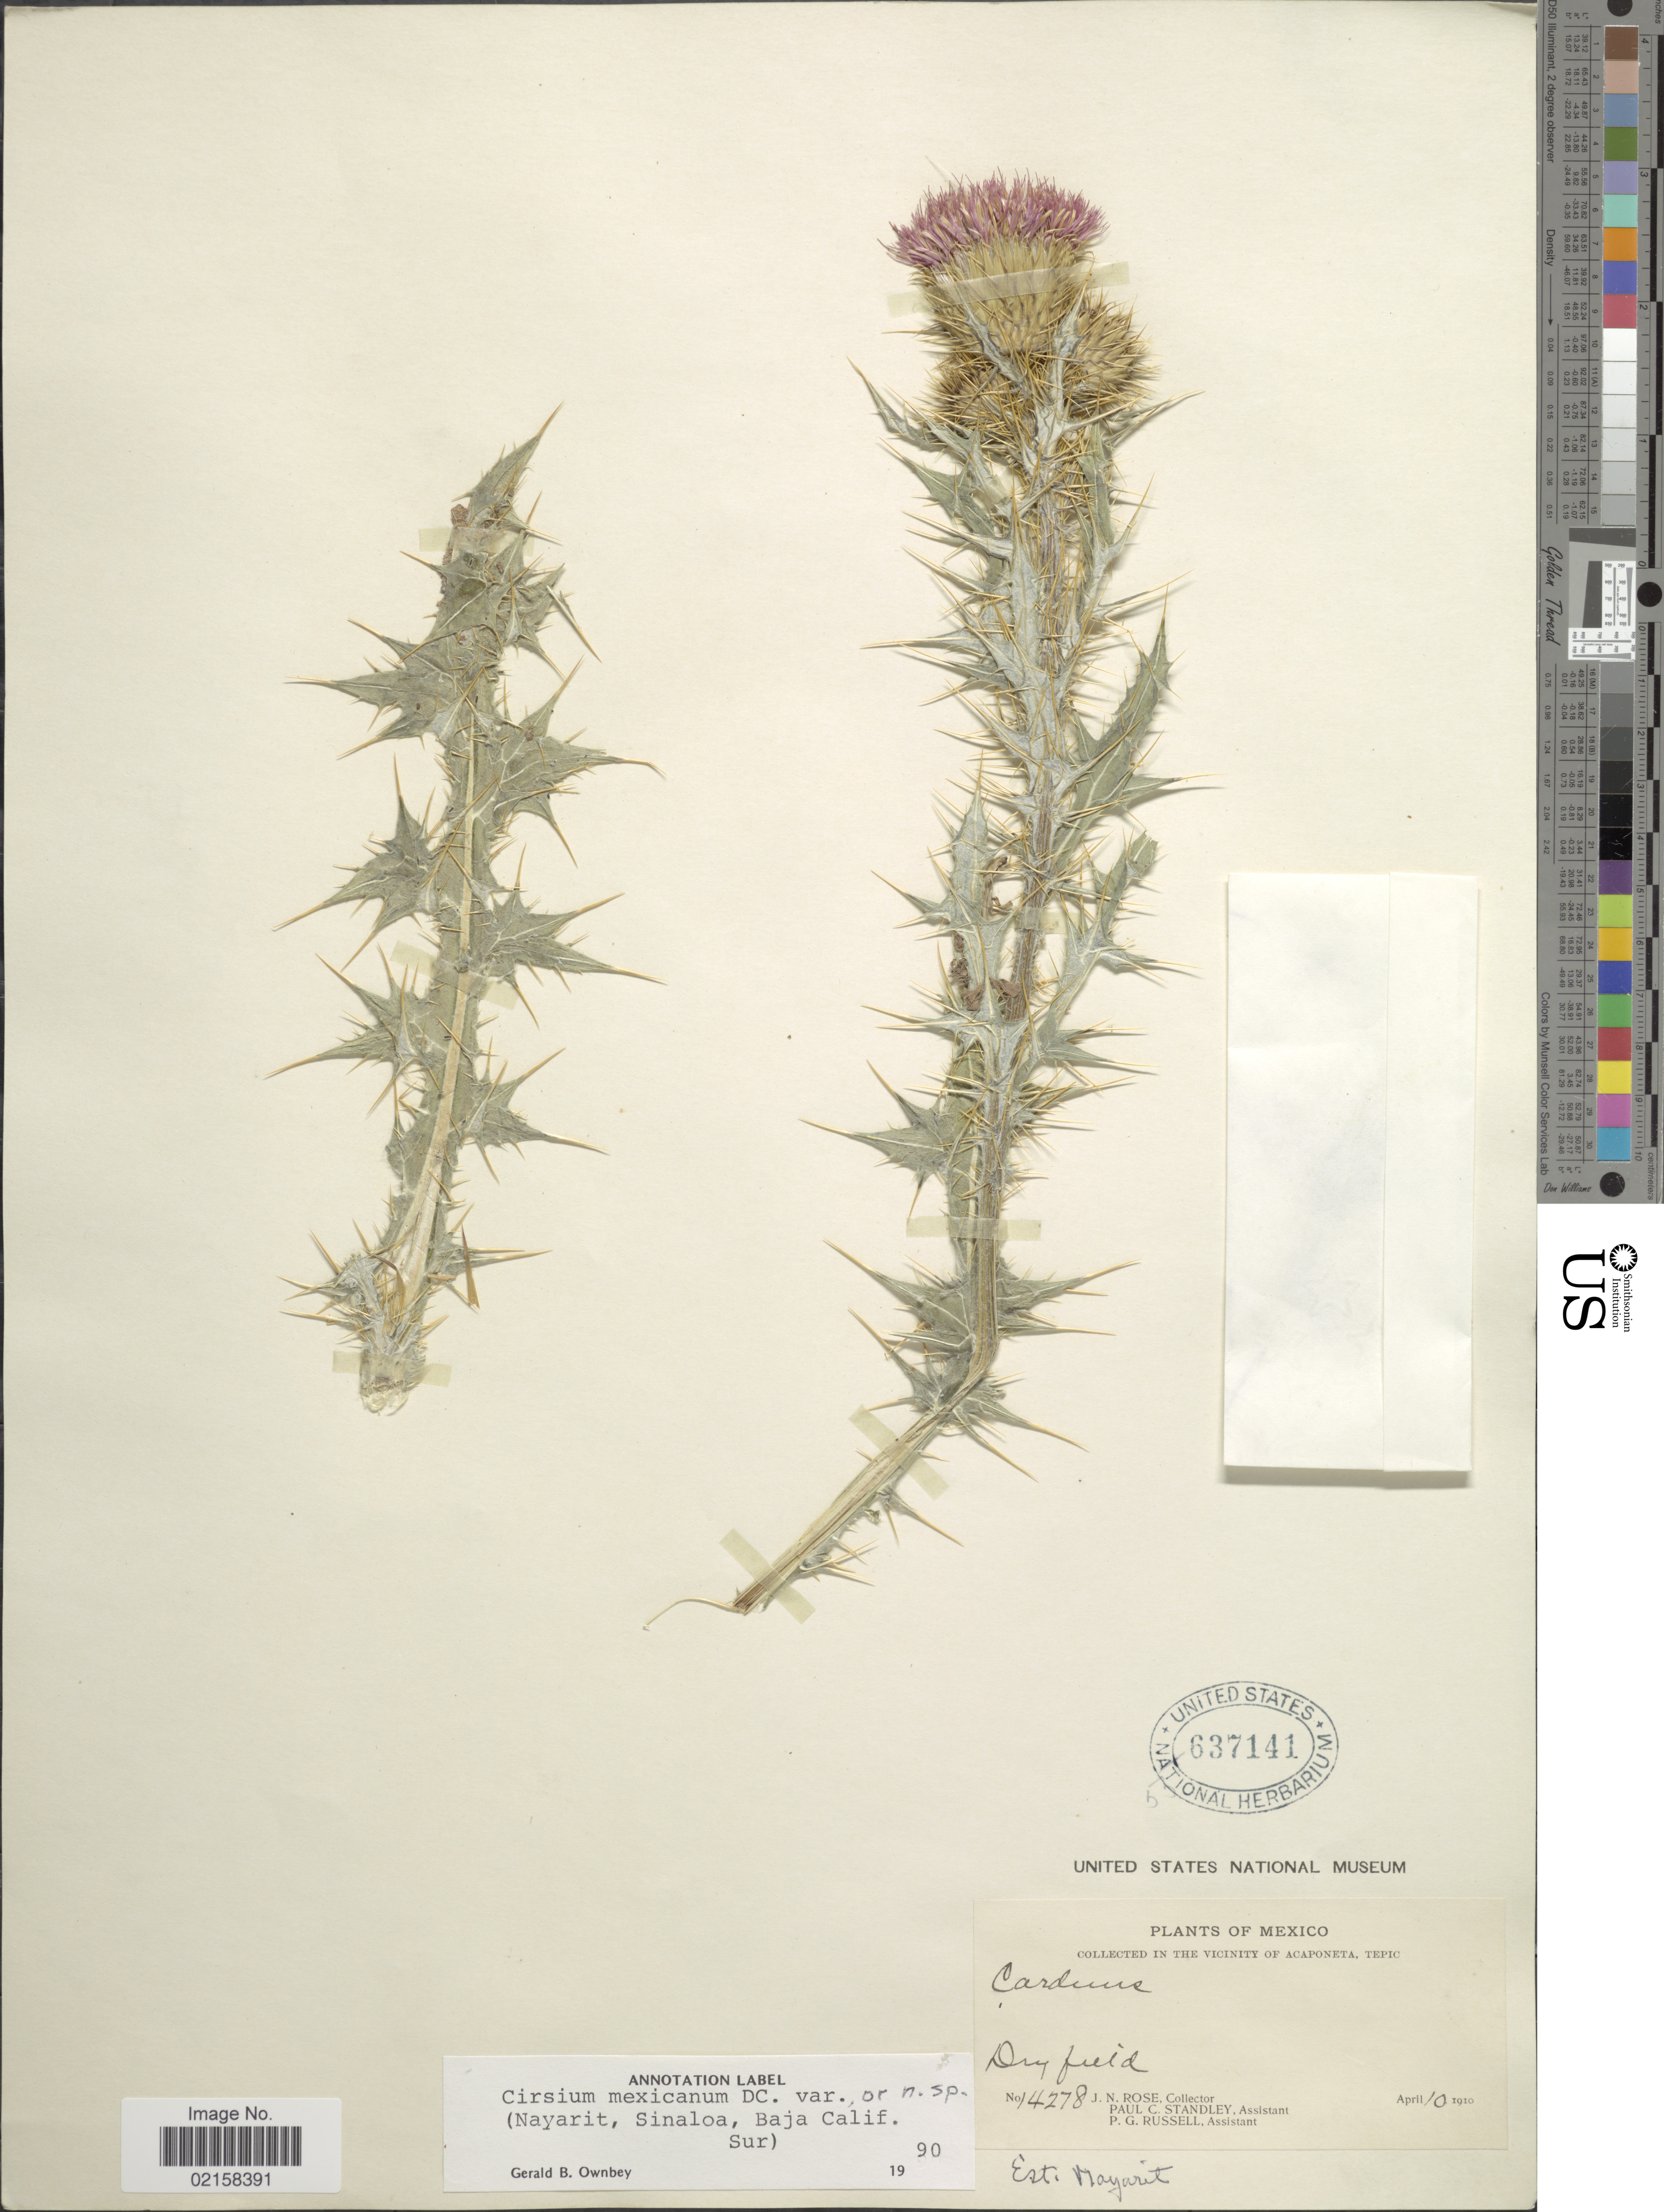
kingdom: Plantae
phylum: Tracheophyta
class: Magnoliopsida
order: Asterales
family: Asteraceae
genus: Cirsium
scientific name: Cirsium mexicanum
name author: DC.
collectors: J. N. Rose, P. C. Standley & P. G. Russell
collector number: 14278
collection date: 1910-04-10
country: Mexico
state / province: Nayarit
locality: In the vicinity of Acaponeta, Tepic, dry field.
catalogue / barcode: US 637141